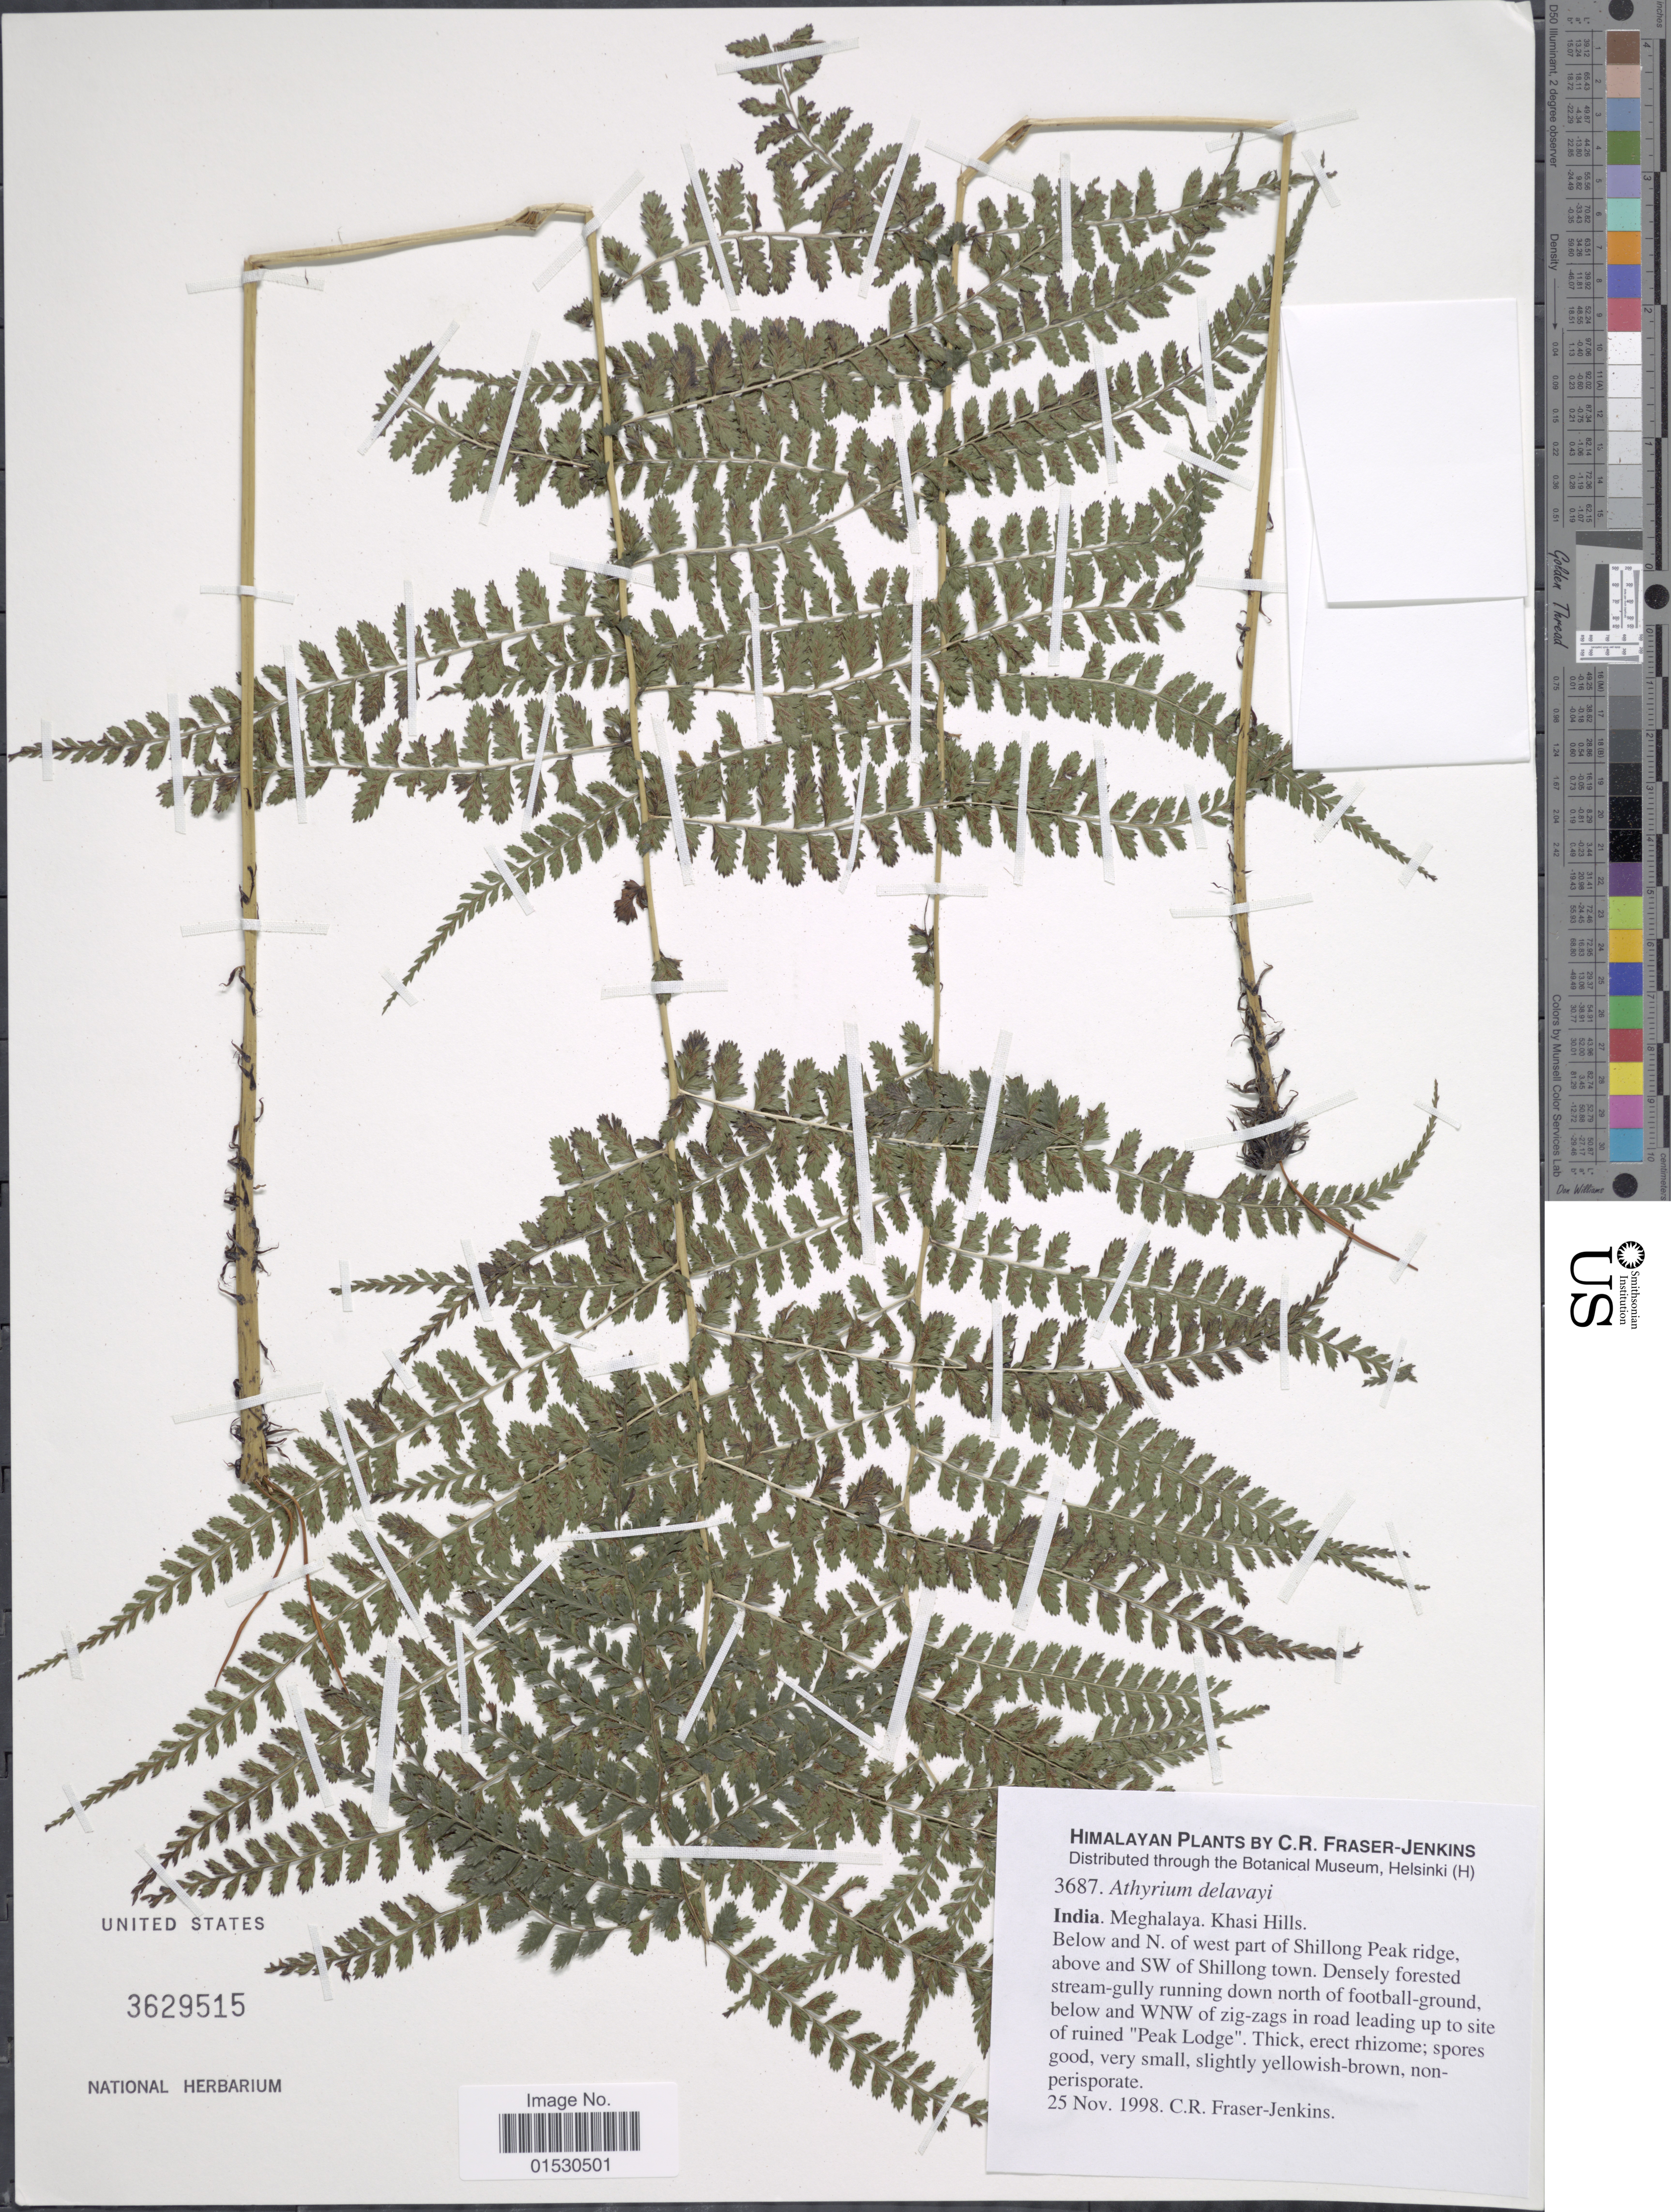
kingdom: Plantae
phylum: Tracheophyta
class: Polypodiopsida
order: Polypodiales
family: Athyriaceae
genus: Athyrium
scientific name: Athyrium delavayi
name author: Christ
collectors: C. R. Fraser-Jenkins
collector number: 3687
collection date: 1998-11-25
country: India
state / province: Meghalaya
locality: Khasi Hills. Below and N. of west part of Shillong Peak ridge, above and SW of Shillong town. Densely forested stream-gully running down north of football-ground, below and WNW of zig-zags in road leading up to site of ruined " Peak Lodge ". Thick, erect rhizomel spores good, very small, slighlty yellowish-brown, non-perisporate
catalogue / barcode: US 3629515